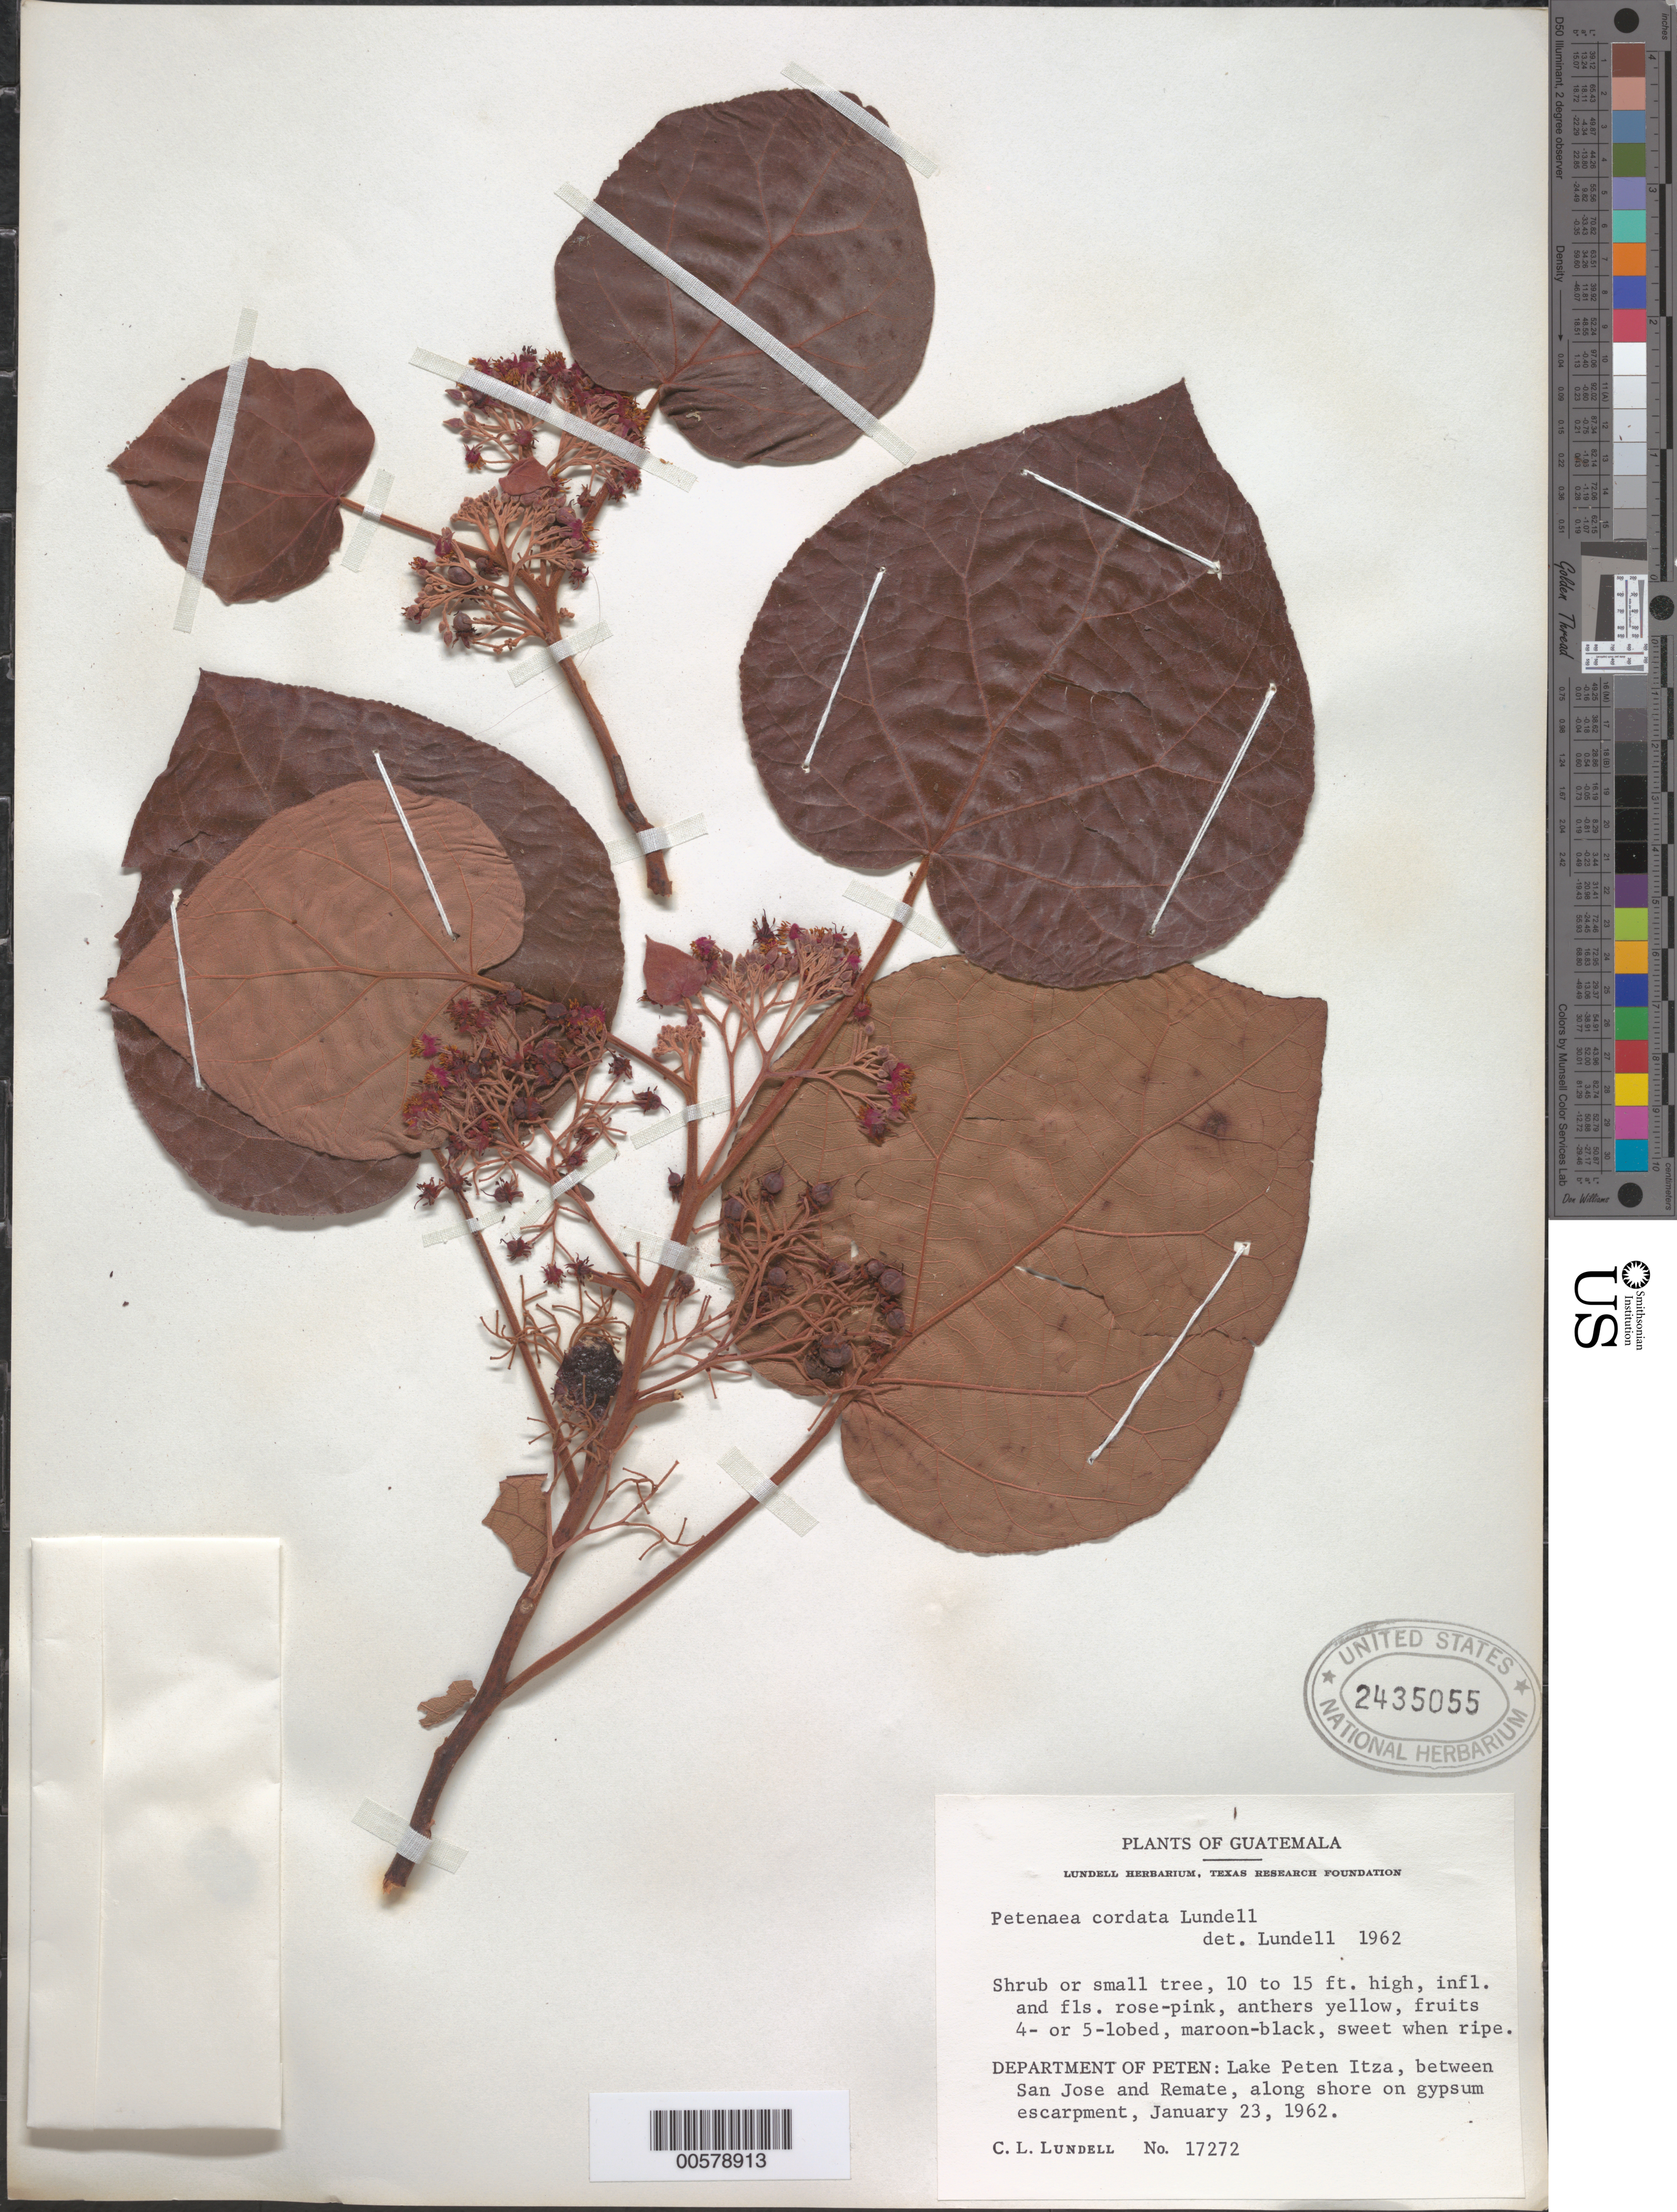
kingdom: Plantae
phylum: Tracheophyta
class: Magnoliopsida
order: Huerteales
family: Petenaeaceae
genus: Petenaea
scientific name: Petenaea cordata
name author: Lundell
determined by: Lundell, --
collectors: C. L. Lundell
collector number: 17272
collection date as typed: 23 Jan 1962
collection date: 1962-01-23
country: Guatemala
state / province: El Petén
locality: Lake Petèn-Itza, between San Jose and Remate, along shore at gypsum escarpment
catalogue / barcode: US 2435055